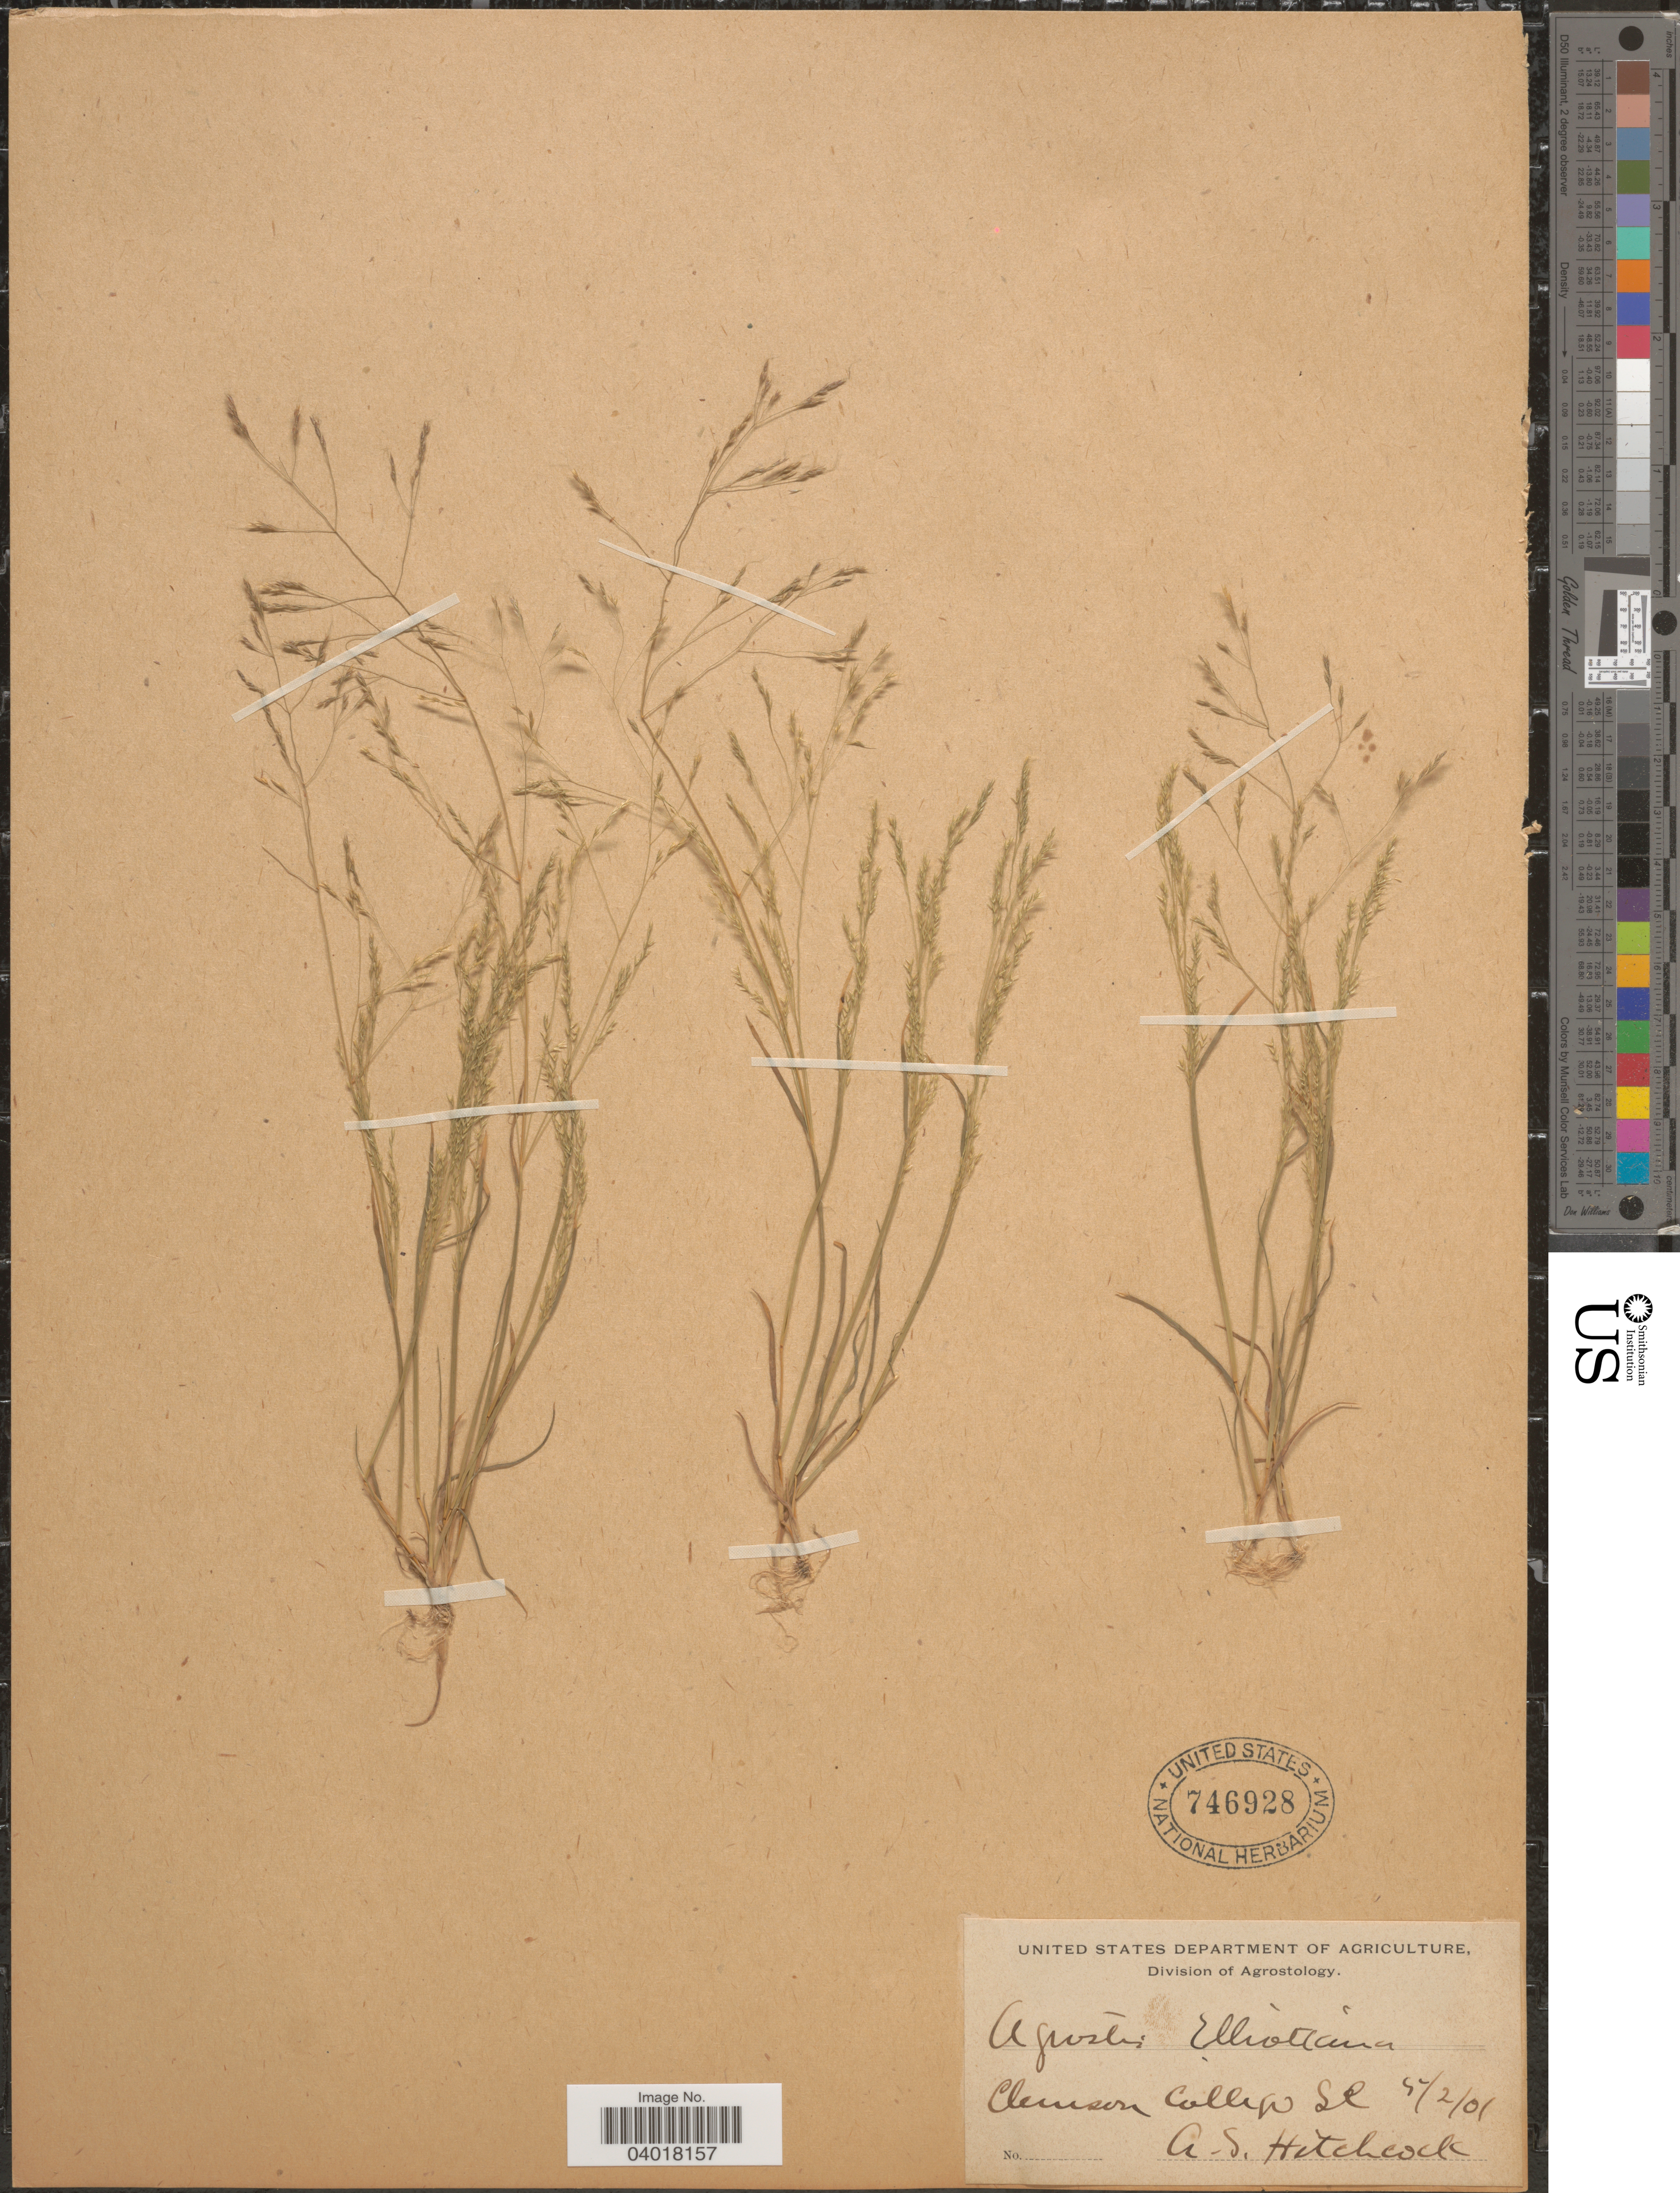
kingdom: Plantae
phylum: Tracheophyta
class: Liliopsida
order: Poales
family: Poaceae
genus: Agrostis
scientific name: Agrostis elliottiana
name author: Schult.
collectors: A. S. Hitchcock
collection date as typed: Transcribed d/m/y: 2/5/1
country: United States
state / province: South Carolina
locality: Clemson College.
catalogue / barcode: US 746928